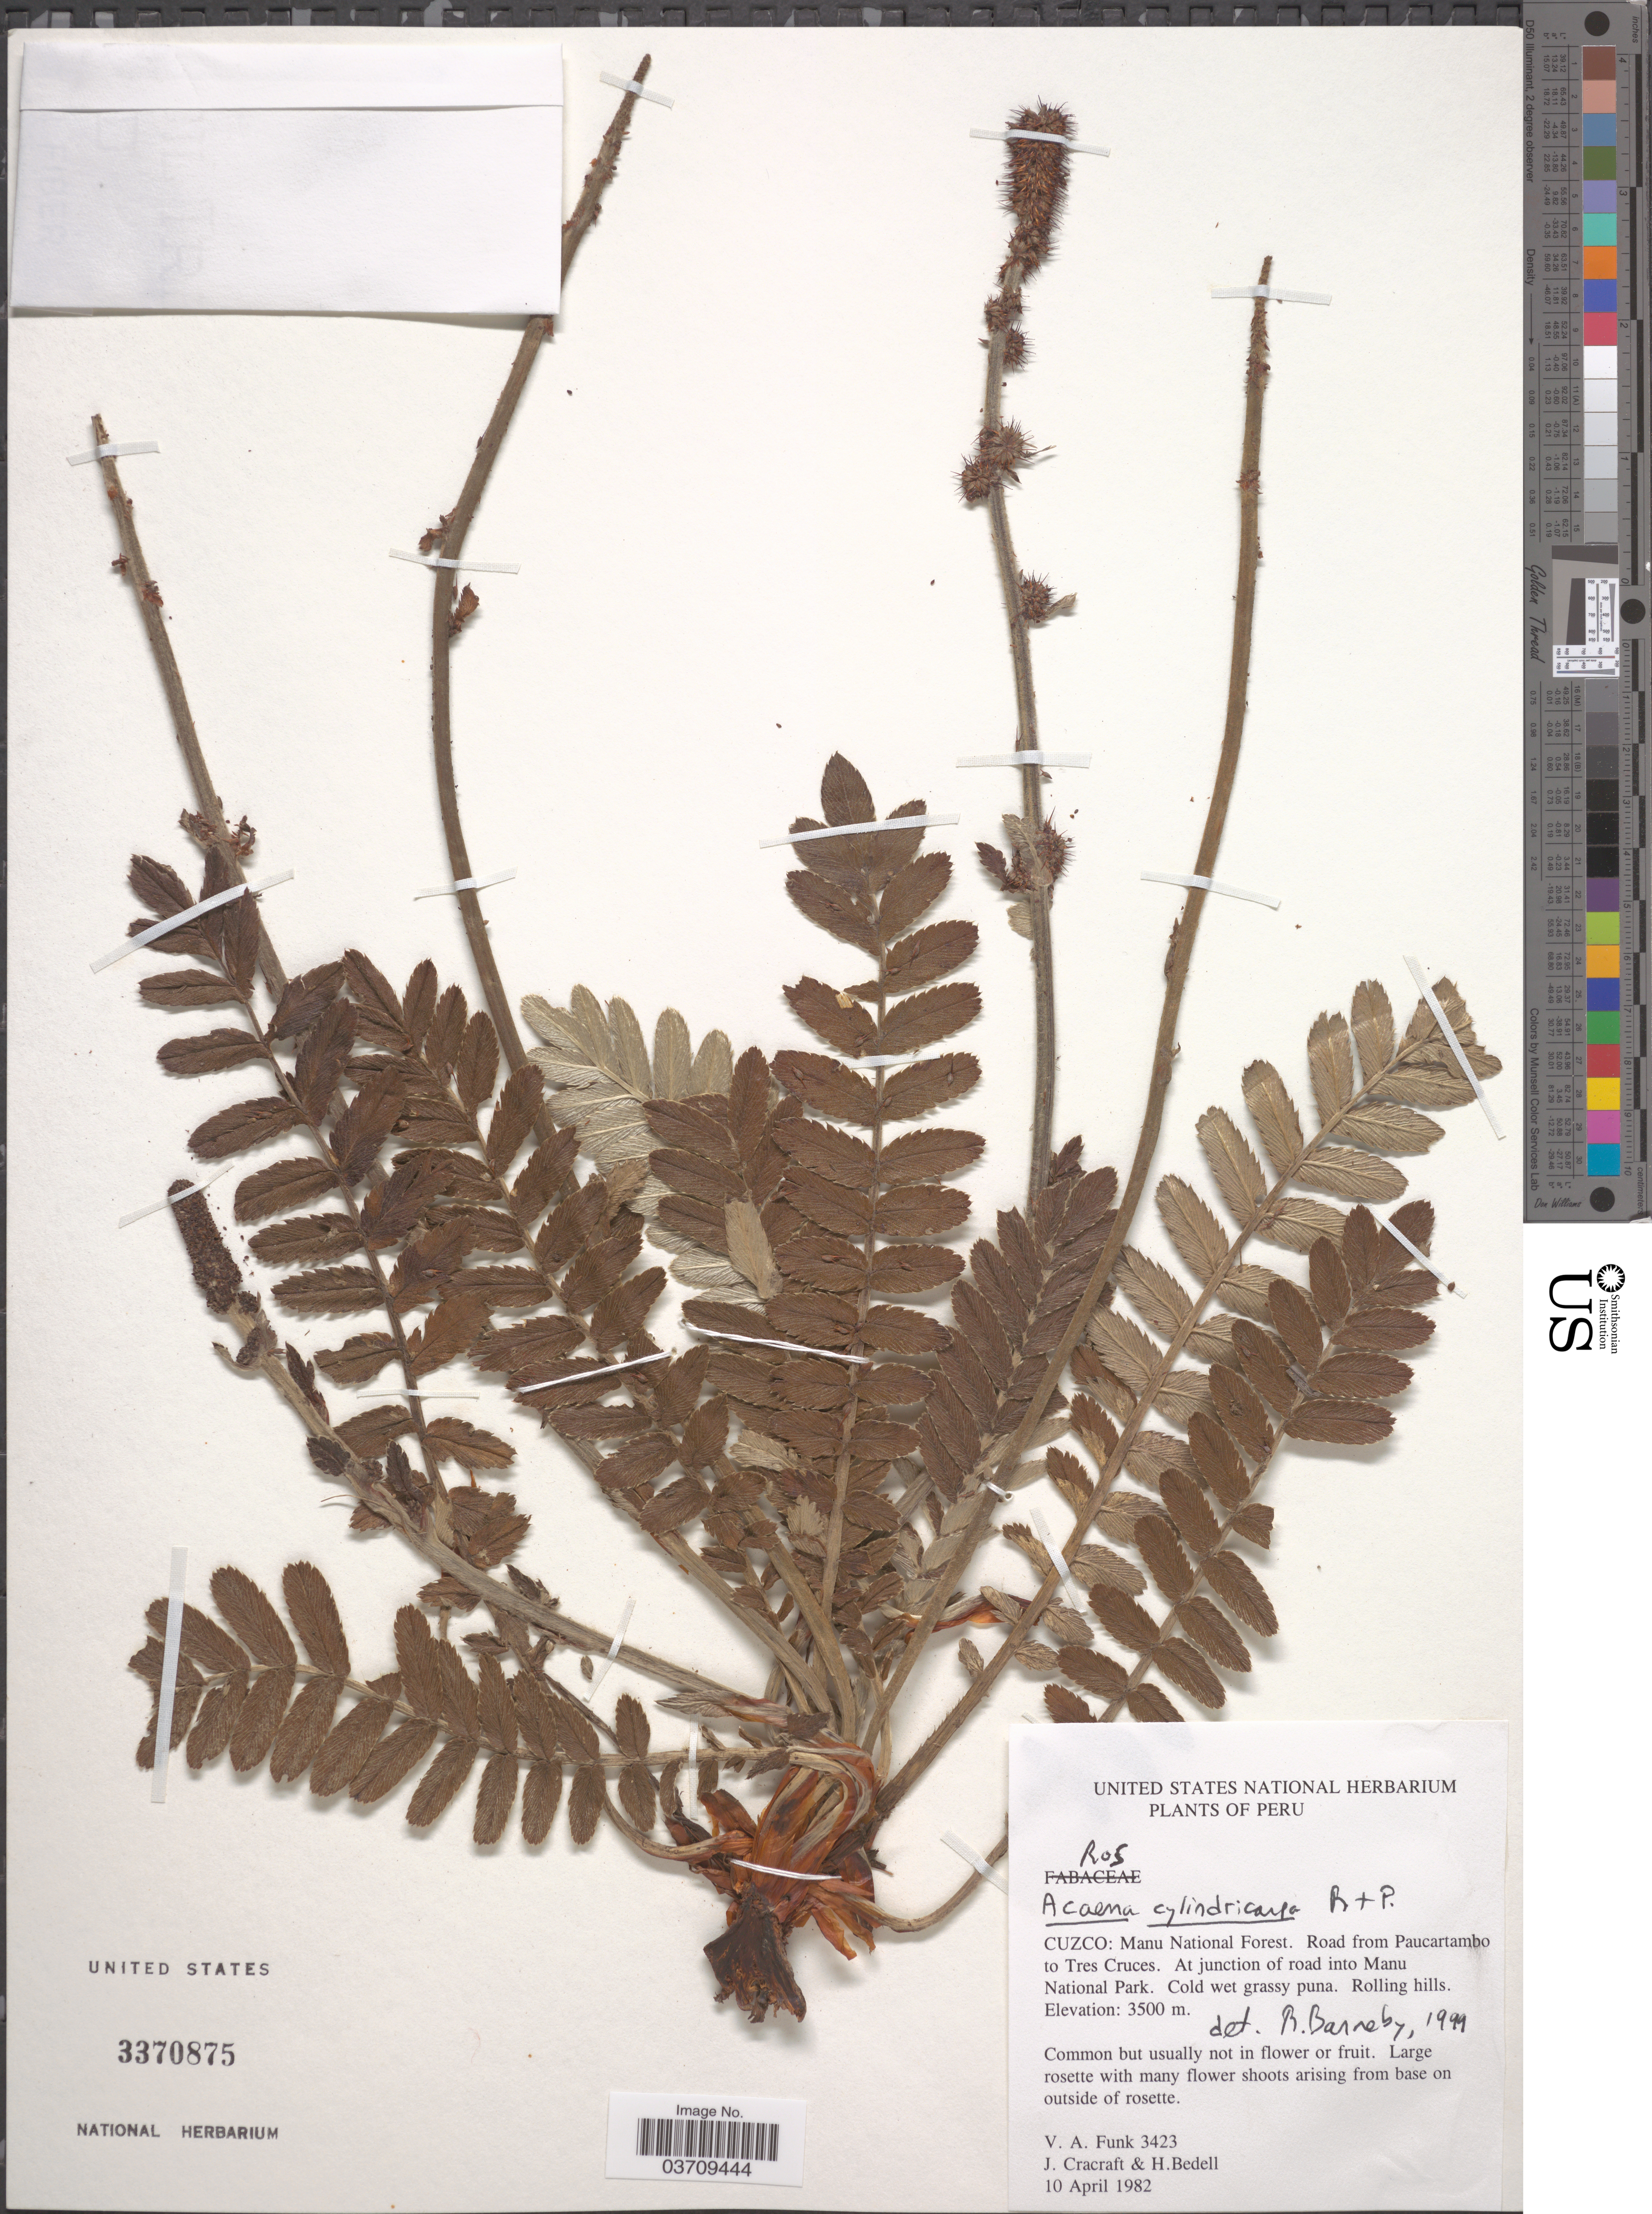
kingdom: Plantae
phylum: Tracheophyta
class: Magnoliopsida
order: Rosales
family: Rosaceae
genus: Acaena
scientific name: Acaena cylindristachya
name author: Ruiz & Pav.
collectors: V. Funk, J. L. Cracraft & H. Bedell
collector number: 3423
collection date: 1982-04-10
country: Peru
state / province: Cusco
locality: Manu National Forest. Road from Paucartambo to Tres Cruces. At junction of road into Manu National Park.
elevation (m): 3500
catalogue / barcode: US 3370875